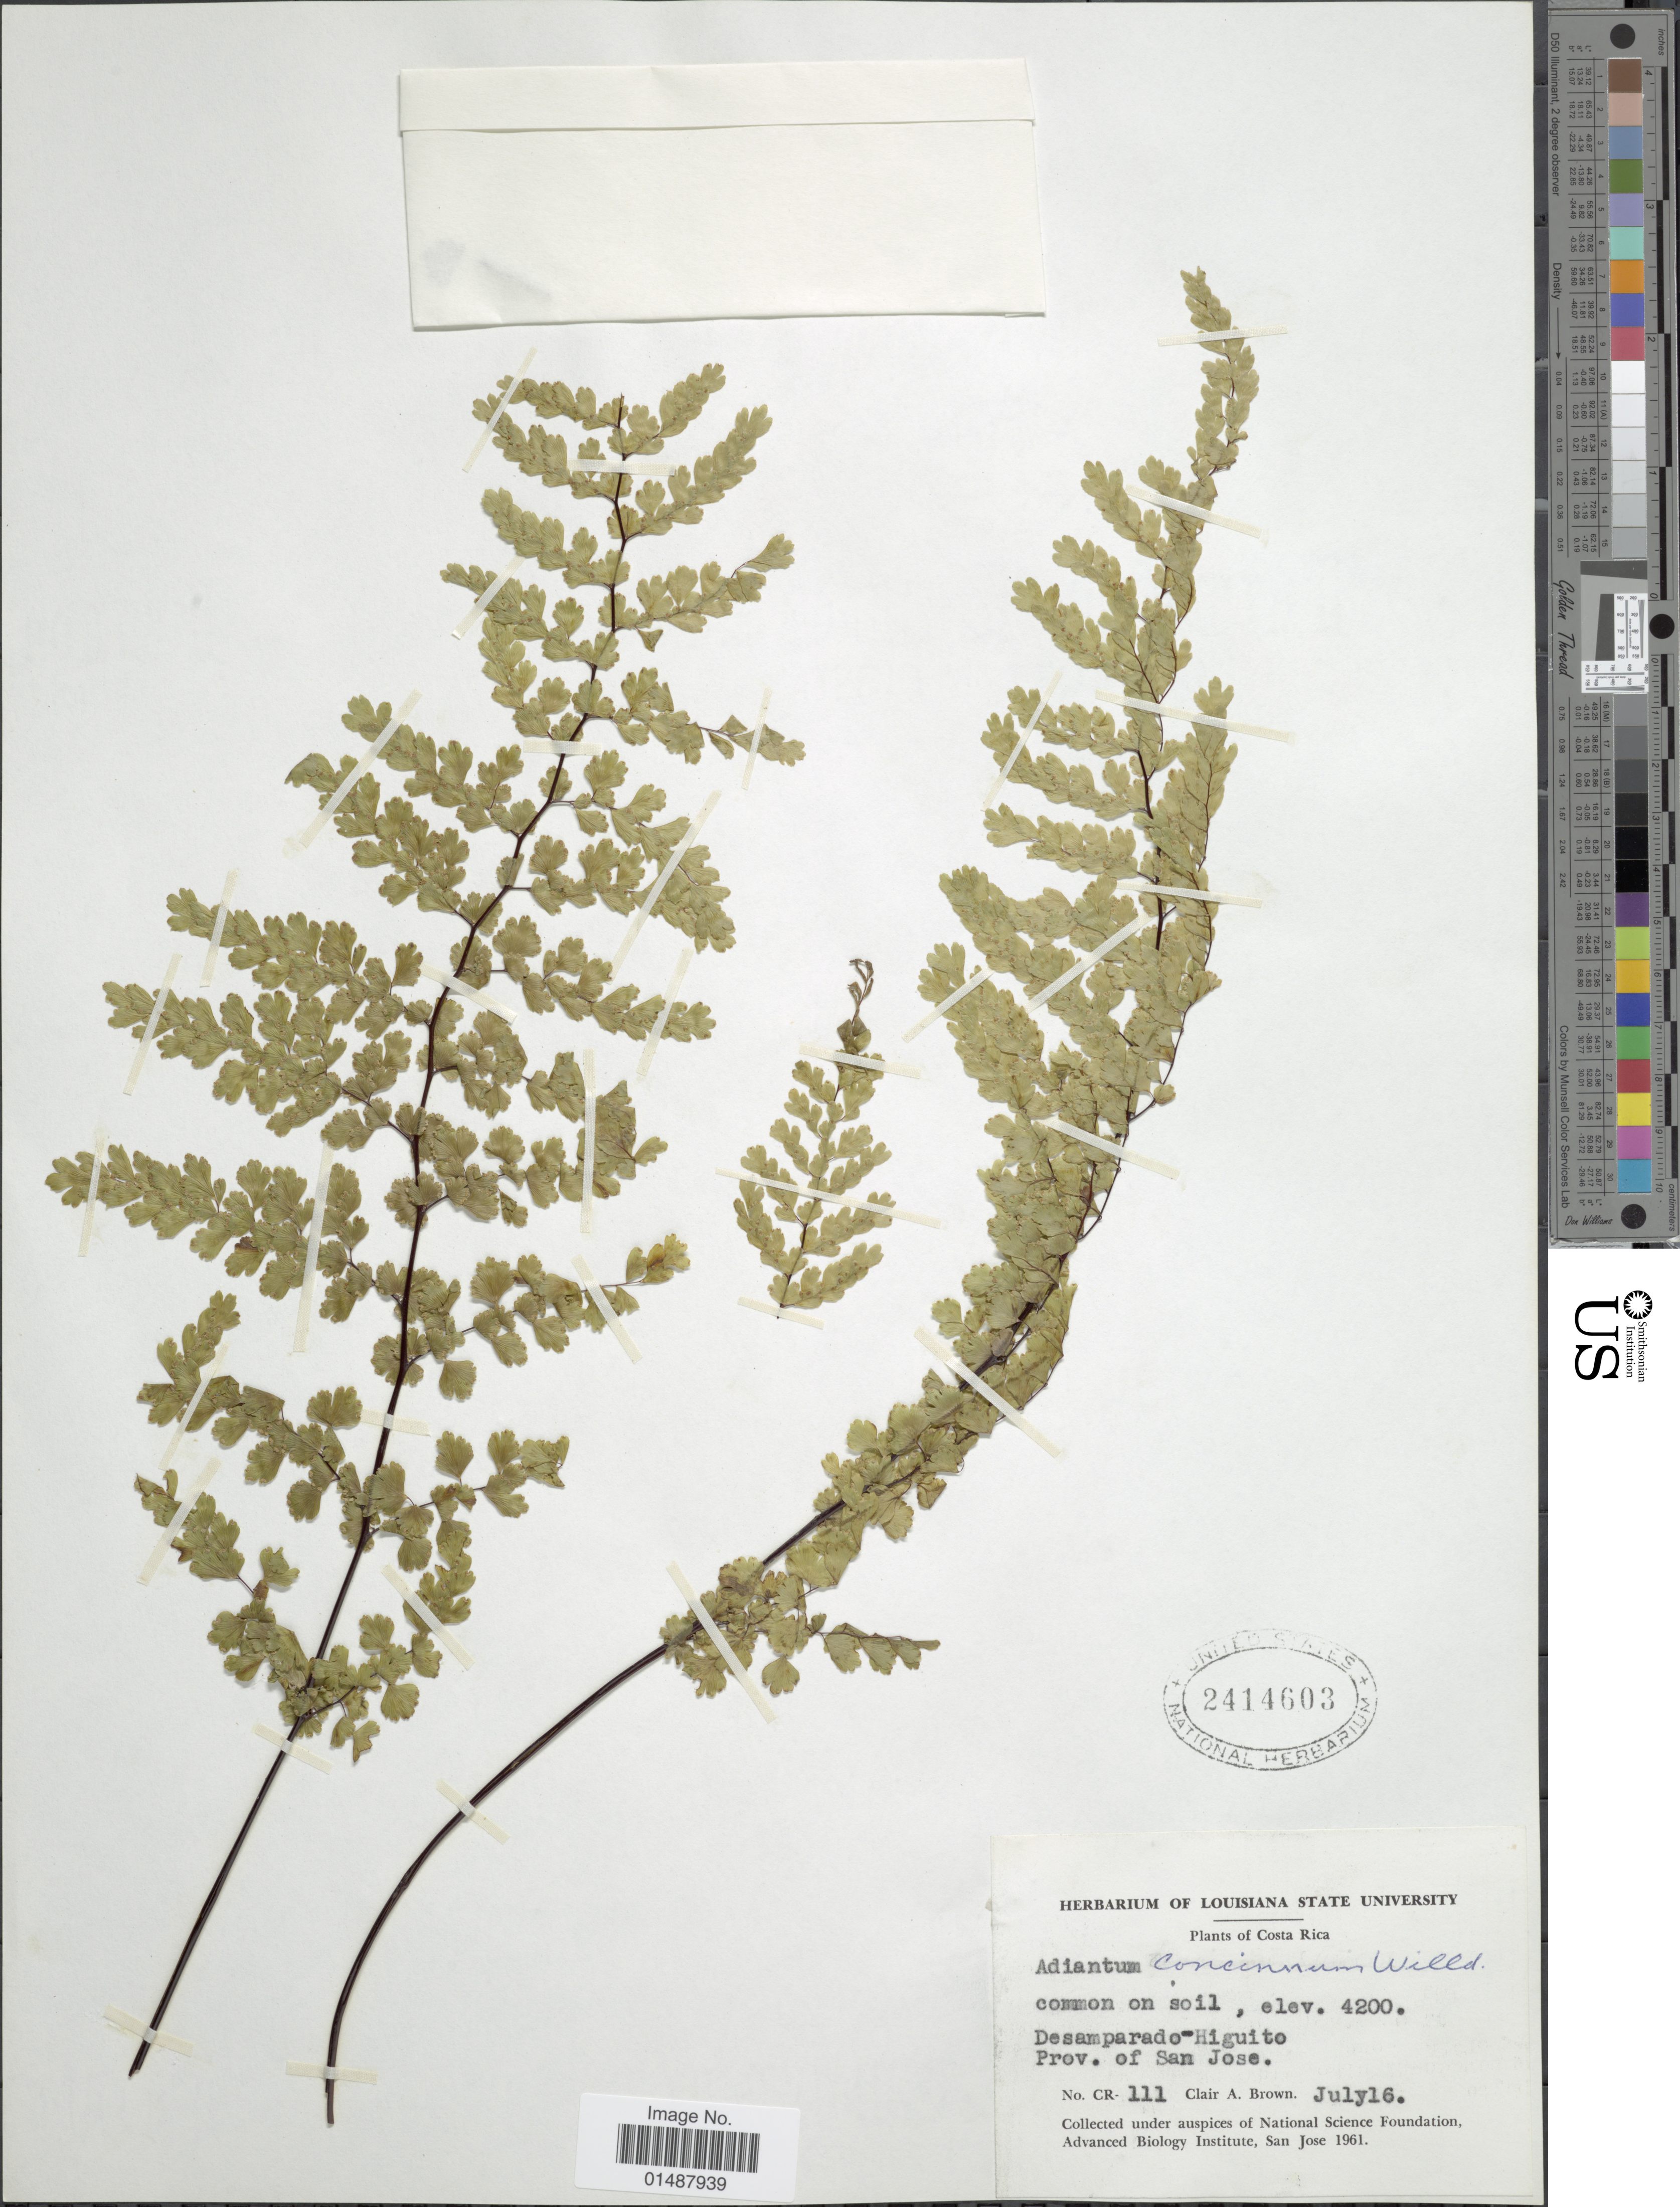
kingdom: Plantae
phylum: Tracheophyta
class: Polypodiopsida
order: Polypodiales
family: Pteridaceae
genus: Adiantum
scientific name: Adiantum concinnum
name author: Humb. & Bonpl. ex Willd.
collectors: C. A. Brown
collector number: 111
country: Costa Rica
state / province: San José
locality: Desamparado Higuito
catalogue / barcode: US 2414603